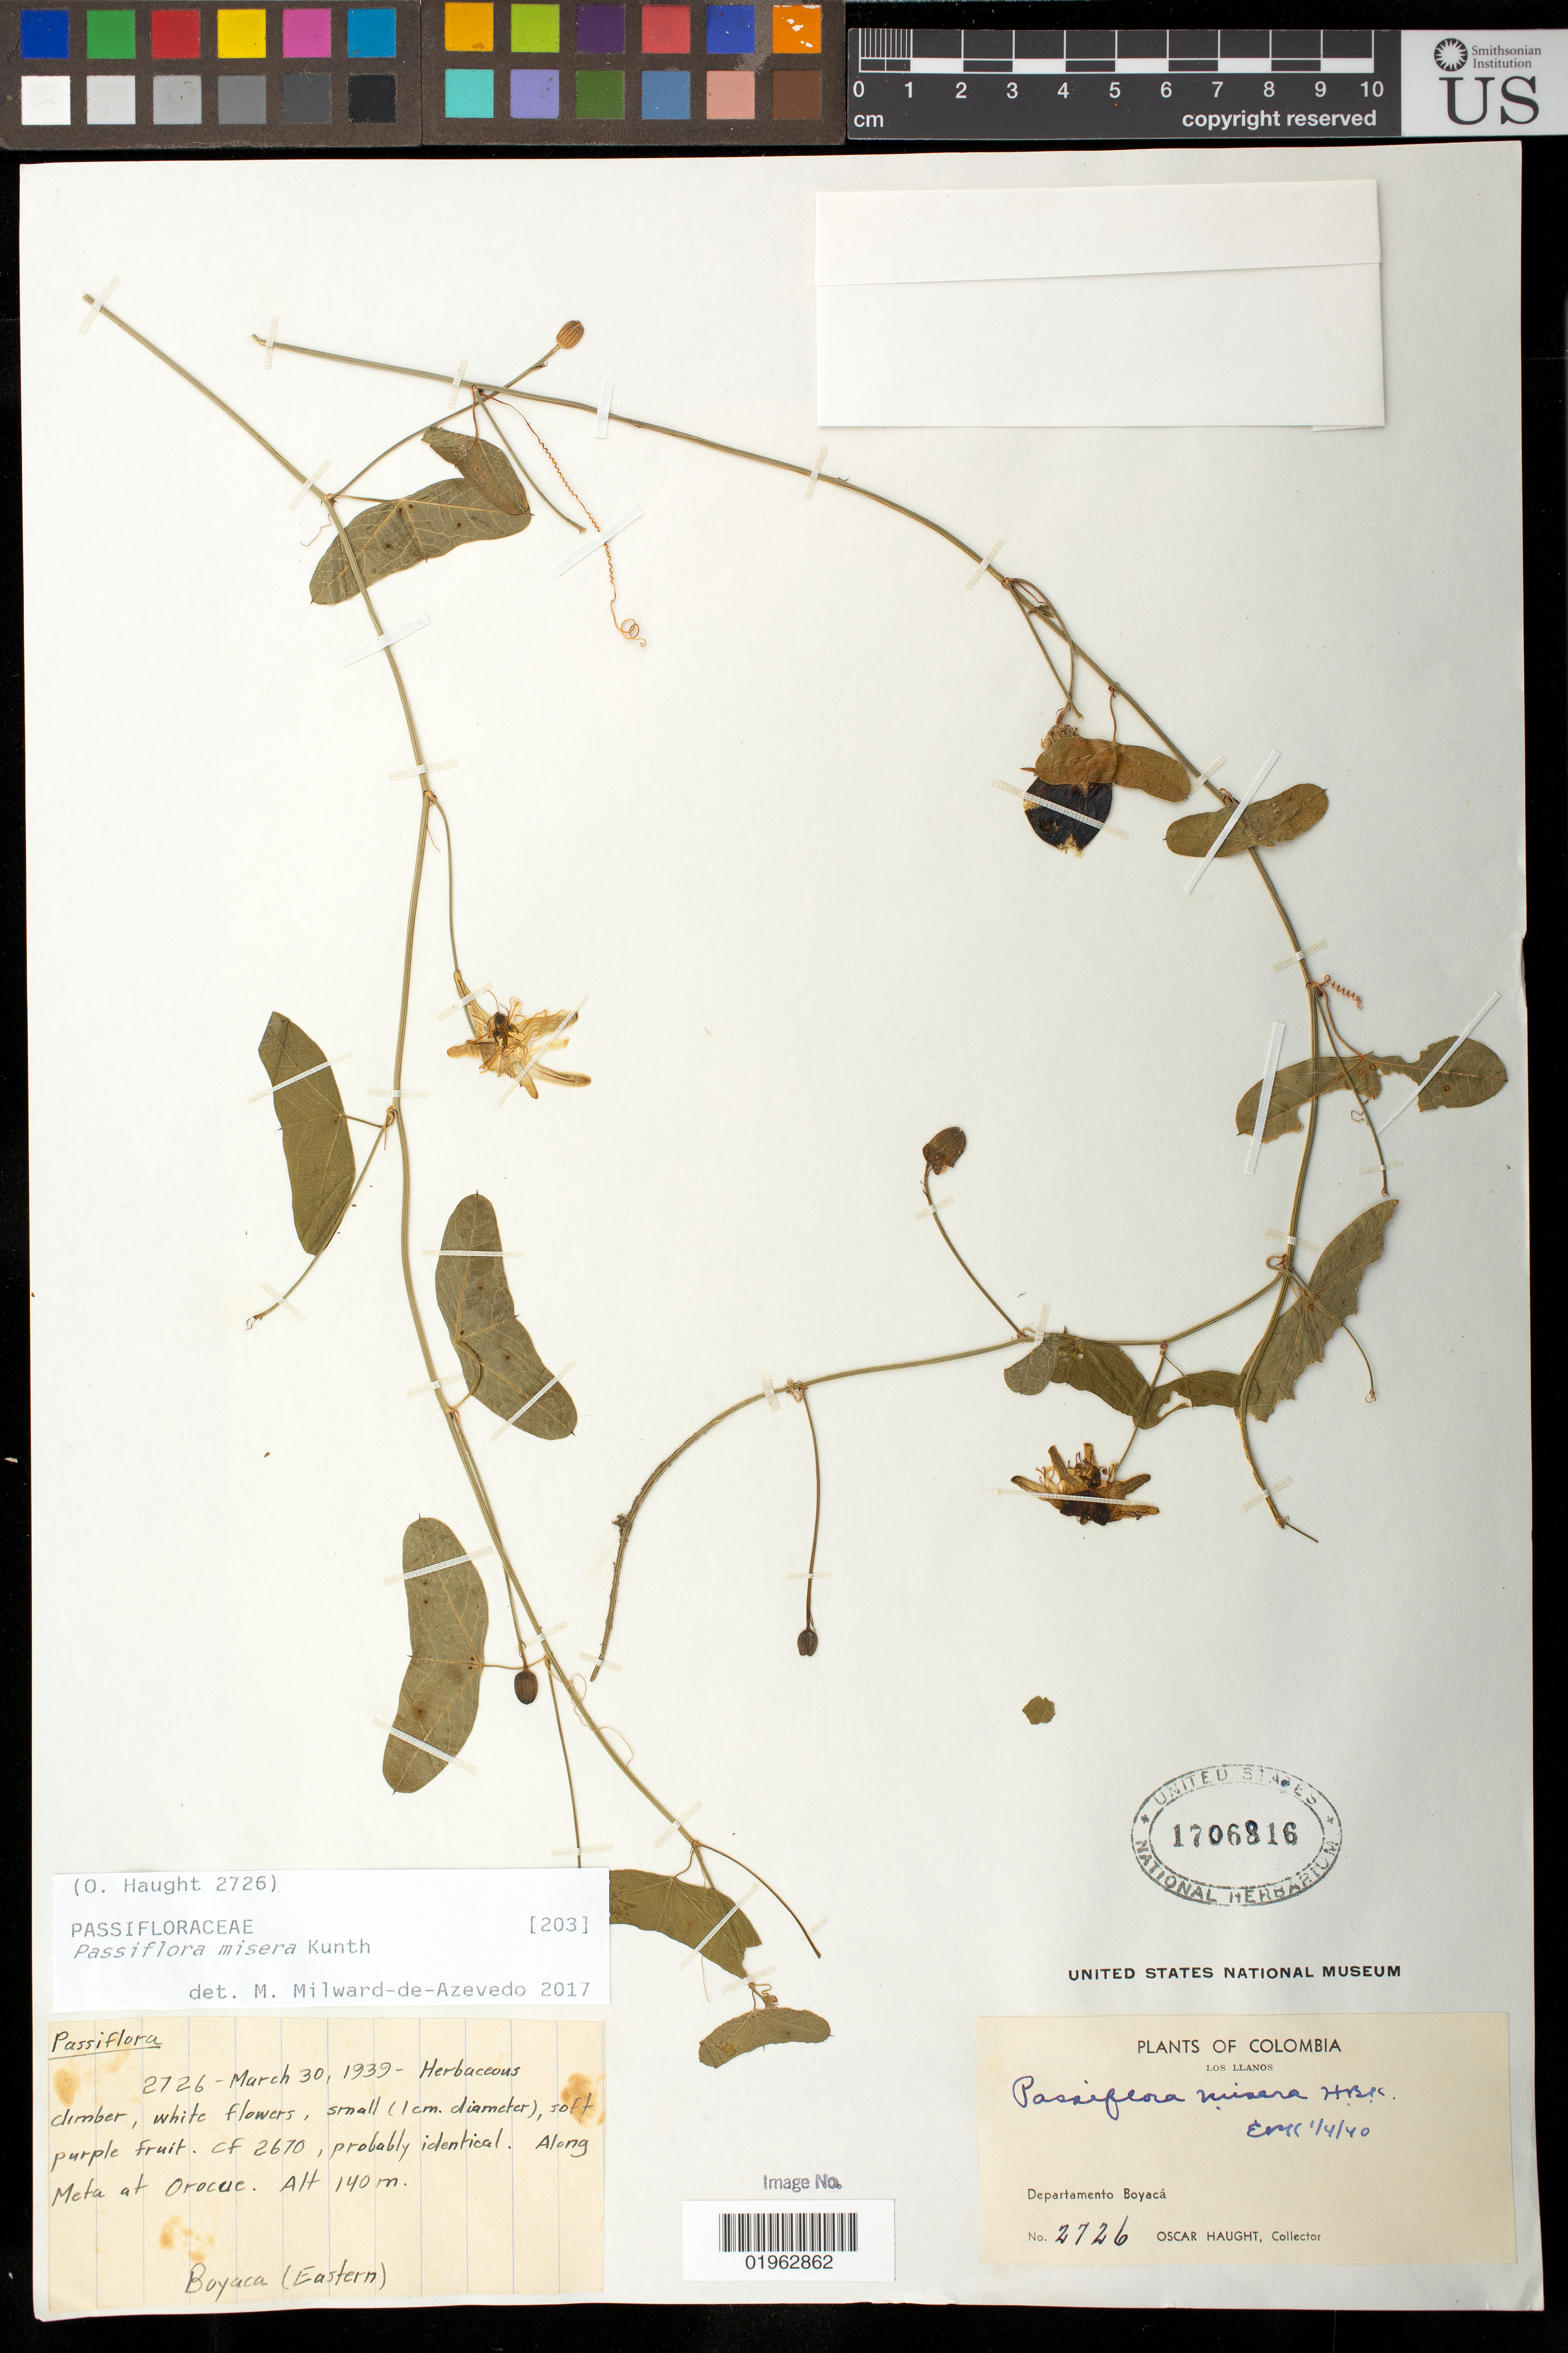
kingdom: Plantae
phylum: Tracheophyta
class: Magnoliopsida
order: Malpighiales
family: Passifloraceae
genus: Passiflora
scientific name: Passiflora misera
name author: Kunth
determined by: Azevedo, M. A. Milward de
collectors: O. Haught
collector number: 2726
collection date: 1939-03-30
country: Colombia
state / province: Boyacá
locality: Los Llanos. along R. Meta at Orocue. Boyaca (Eastern)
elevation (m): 140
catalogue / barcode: US 1706816